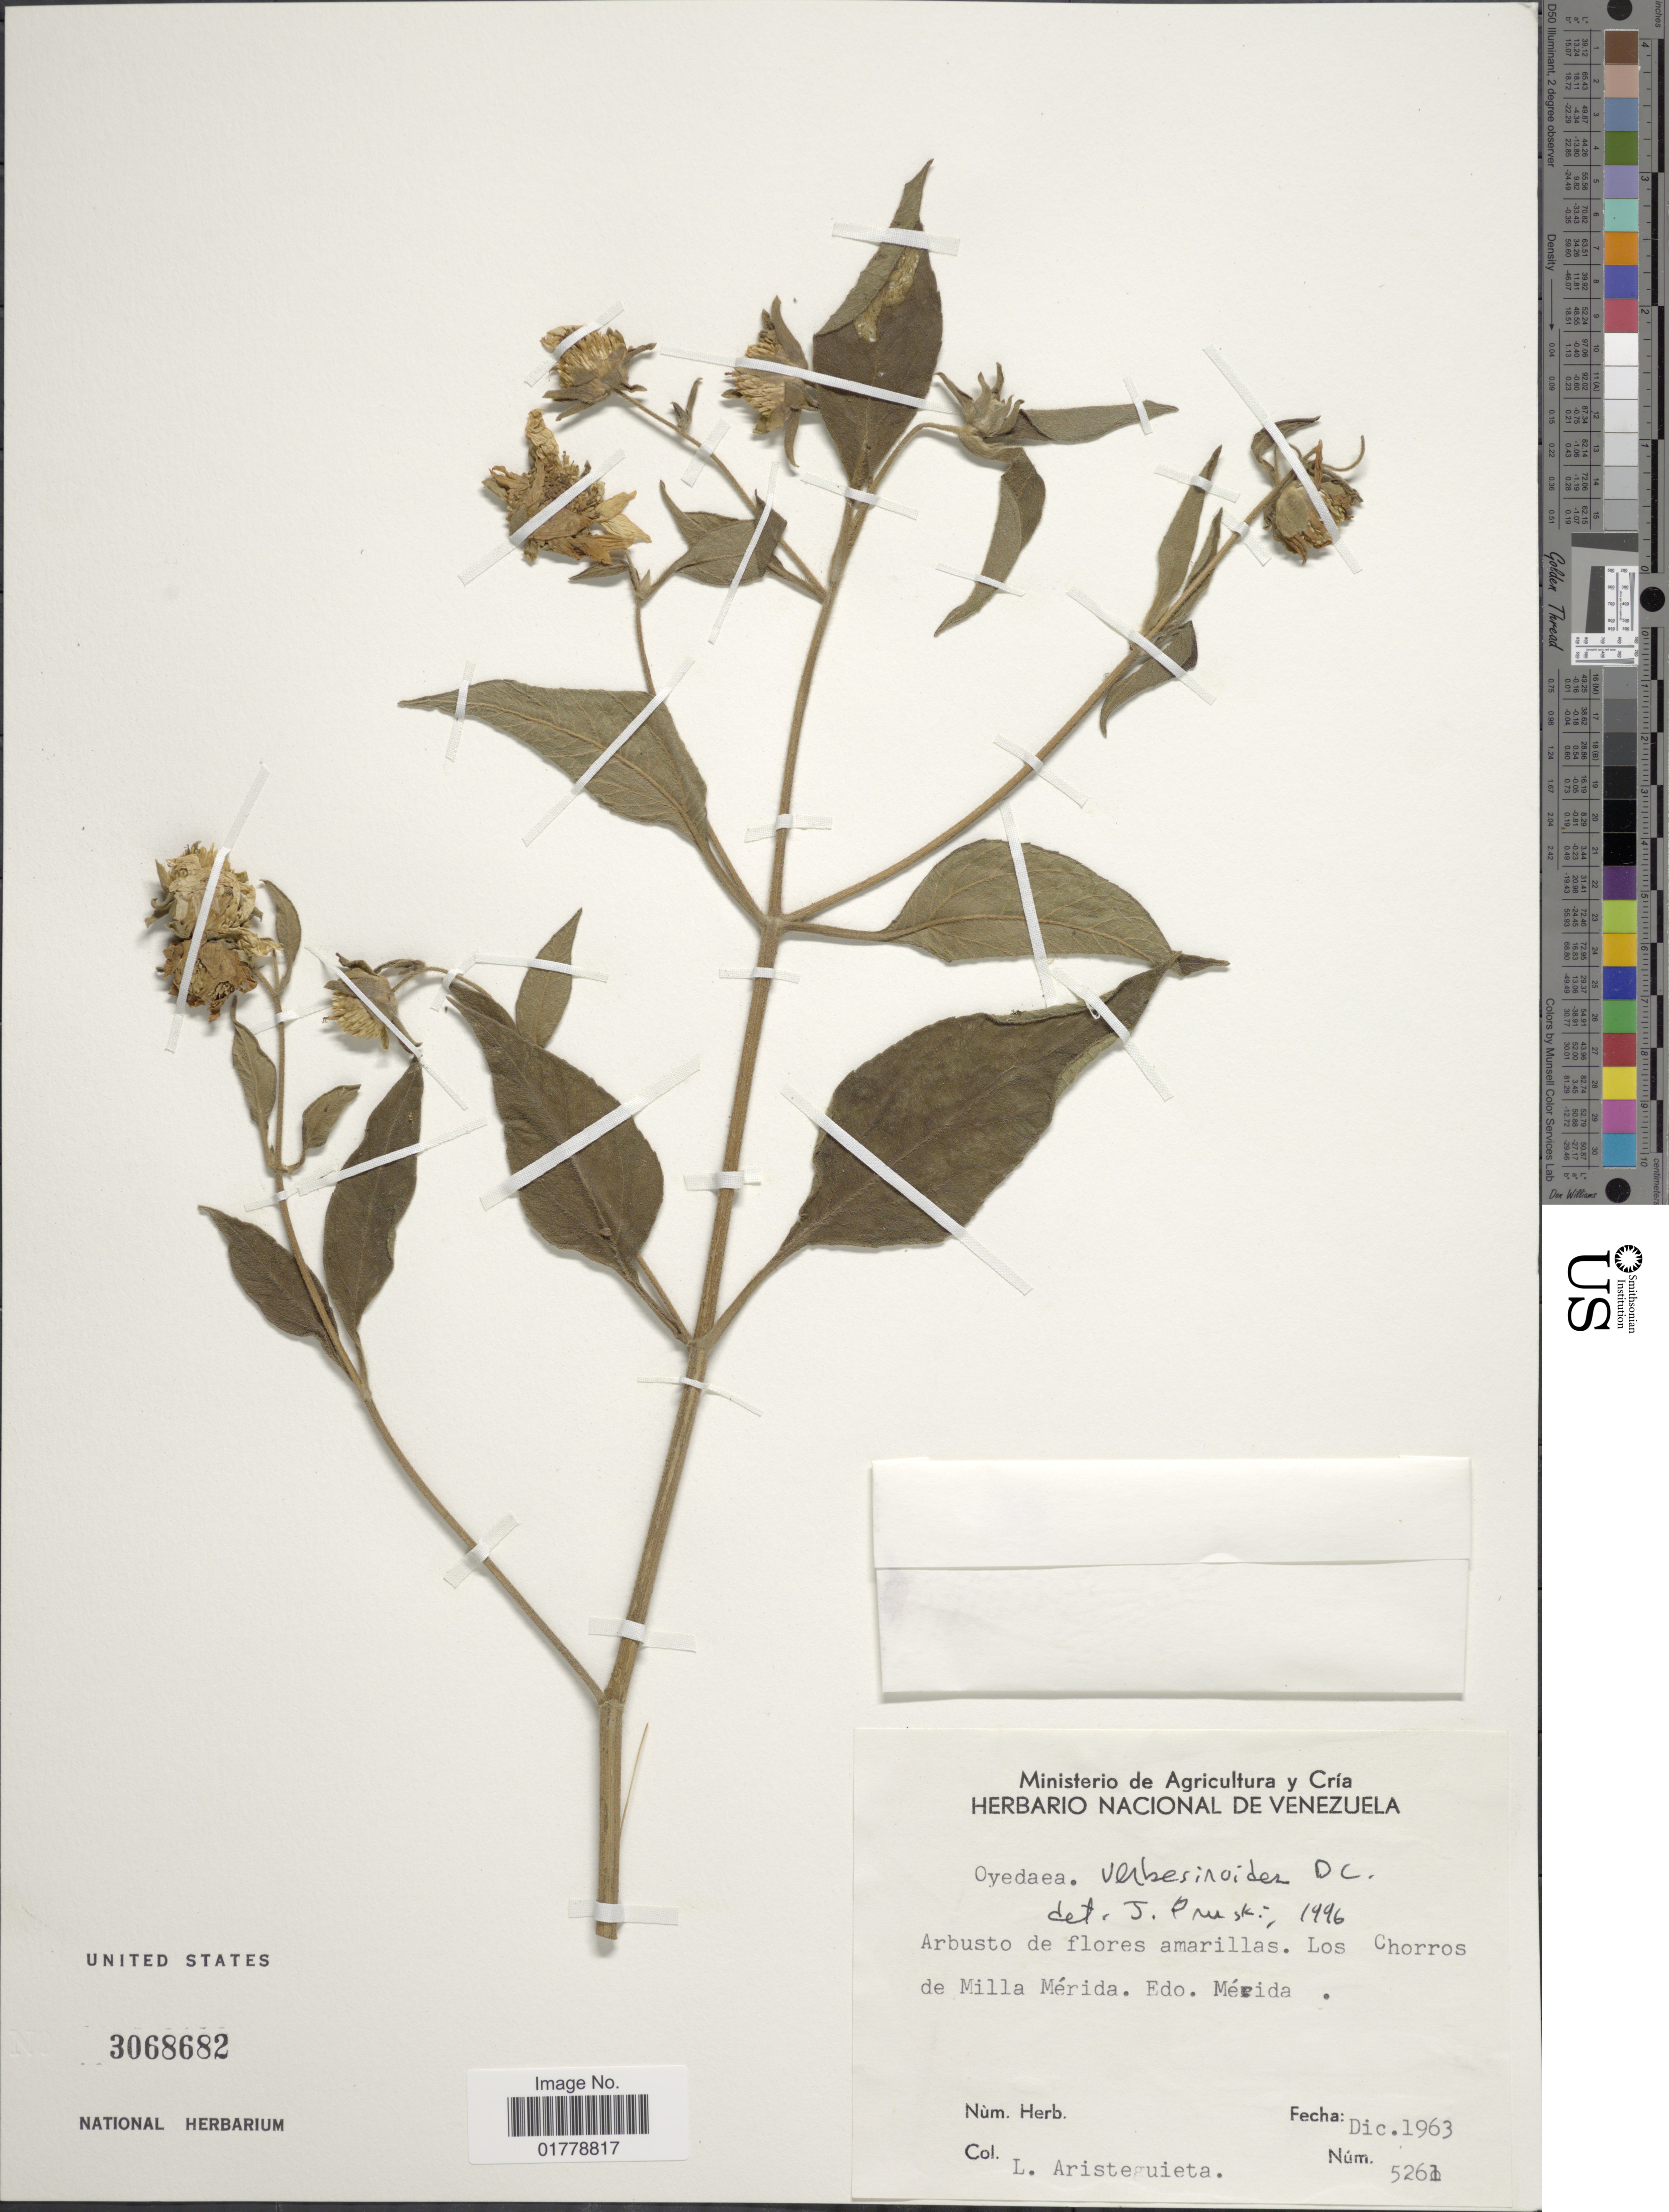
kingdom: Plantae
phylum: Tracheophyta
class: Magnoliopsida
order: Asterales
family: Asteraceae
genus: Oyedaea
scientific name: Oyedaea verbesinoides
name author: DC.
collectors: L. Aristeguieta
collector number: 5261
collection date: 1963-12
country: Venezuela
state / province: Mérida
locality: Los Chorros de Milla Mérida. Edo. Mérida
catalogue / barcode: US 3068682